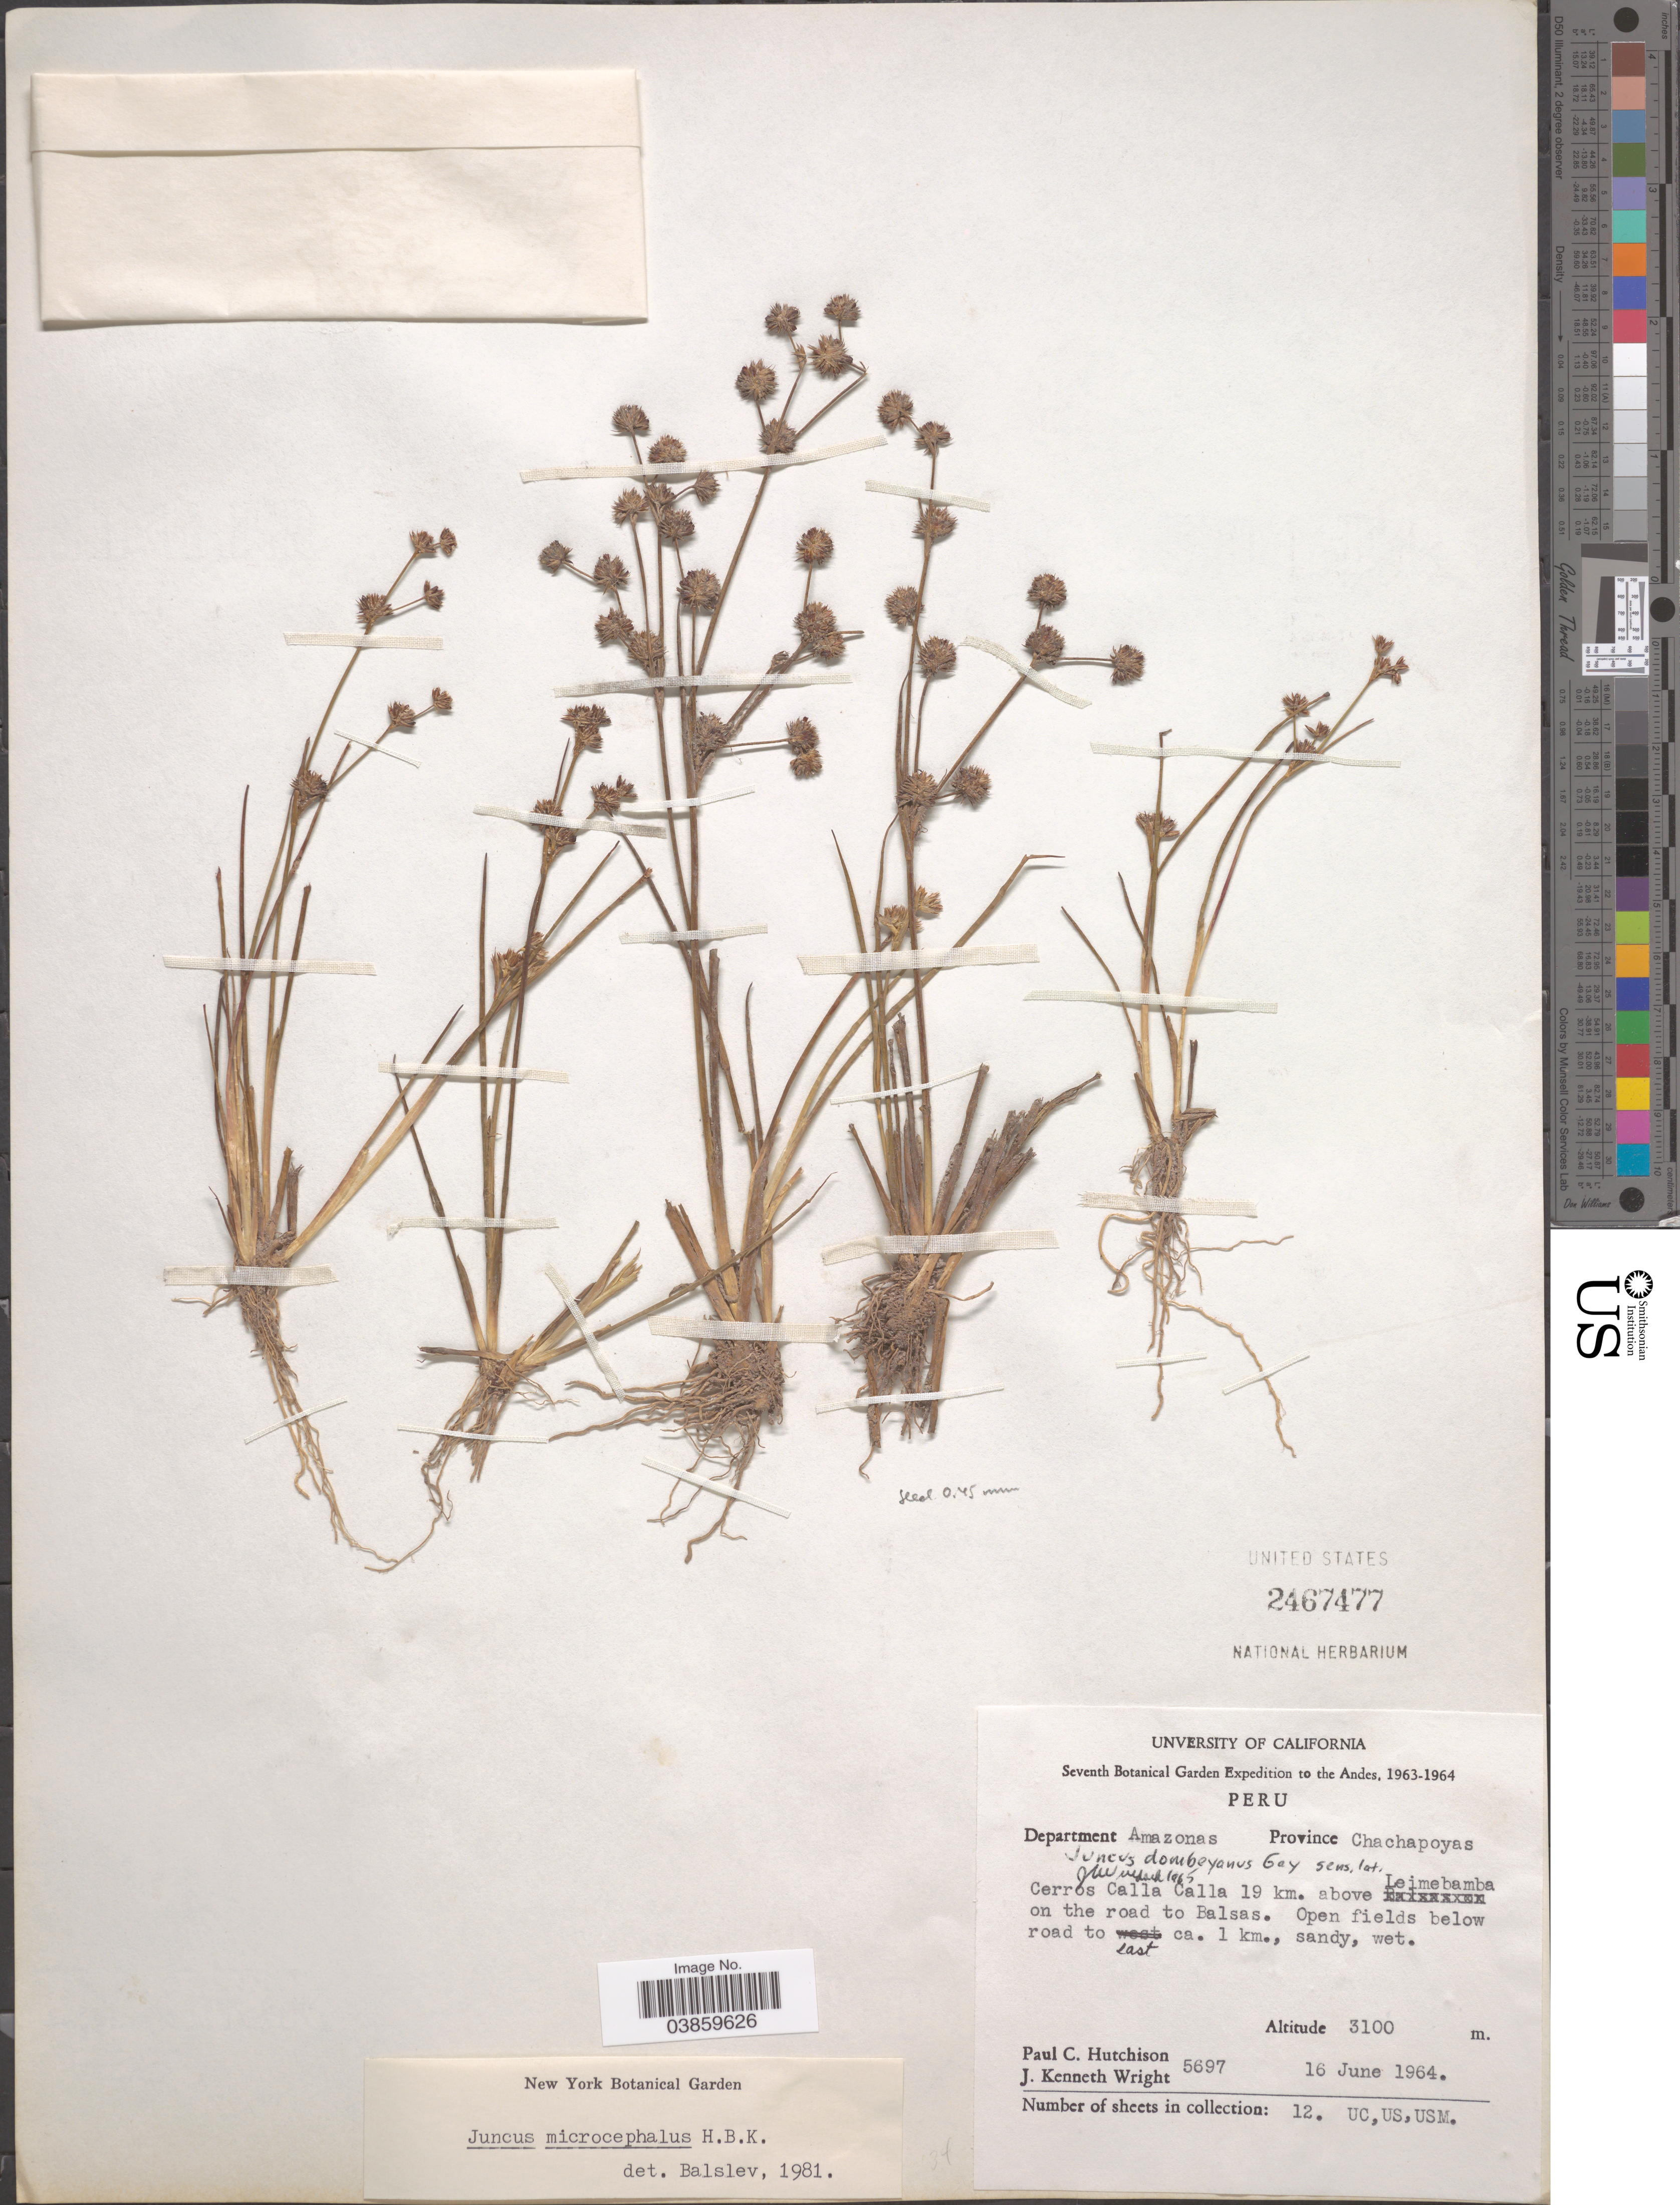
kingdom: Plantae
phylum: Tracheophyta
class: Liliopsida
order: Poales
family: Juncaceae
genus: Juncus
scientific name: Juncus microcephalus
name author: Kunth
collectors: P. C. Hutchison & J. K. Wright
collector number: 5697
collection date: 1964-06-16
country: Peru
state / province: Amazonas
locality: The Andes. Department Amazonas, Province Chachapoyas. Cerros Calla Calla 19 km. above Leimebamba on the road to Balsas. Below road to east ca. 1 km.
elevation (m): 3100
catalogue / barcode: US 2467477